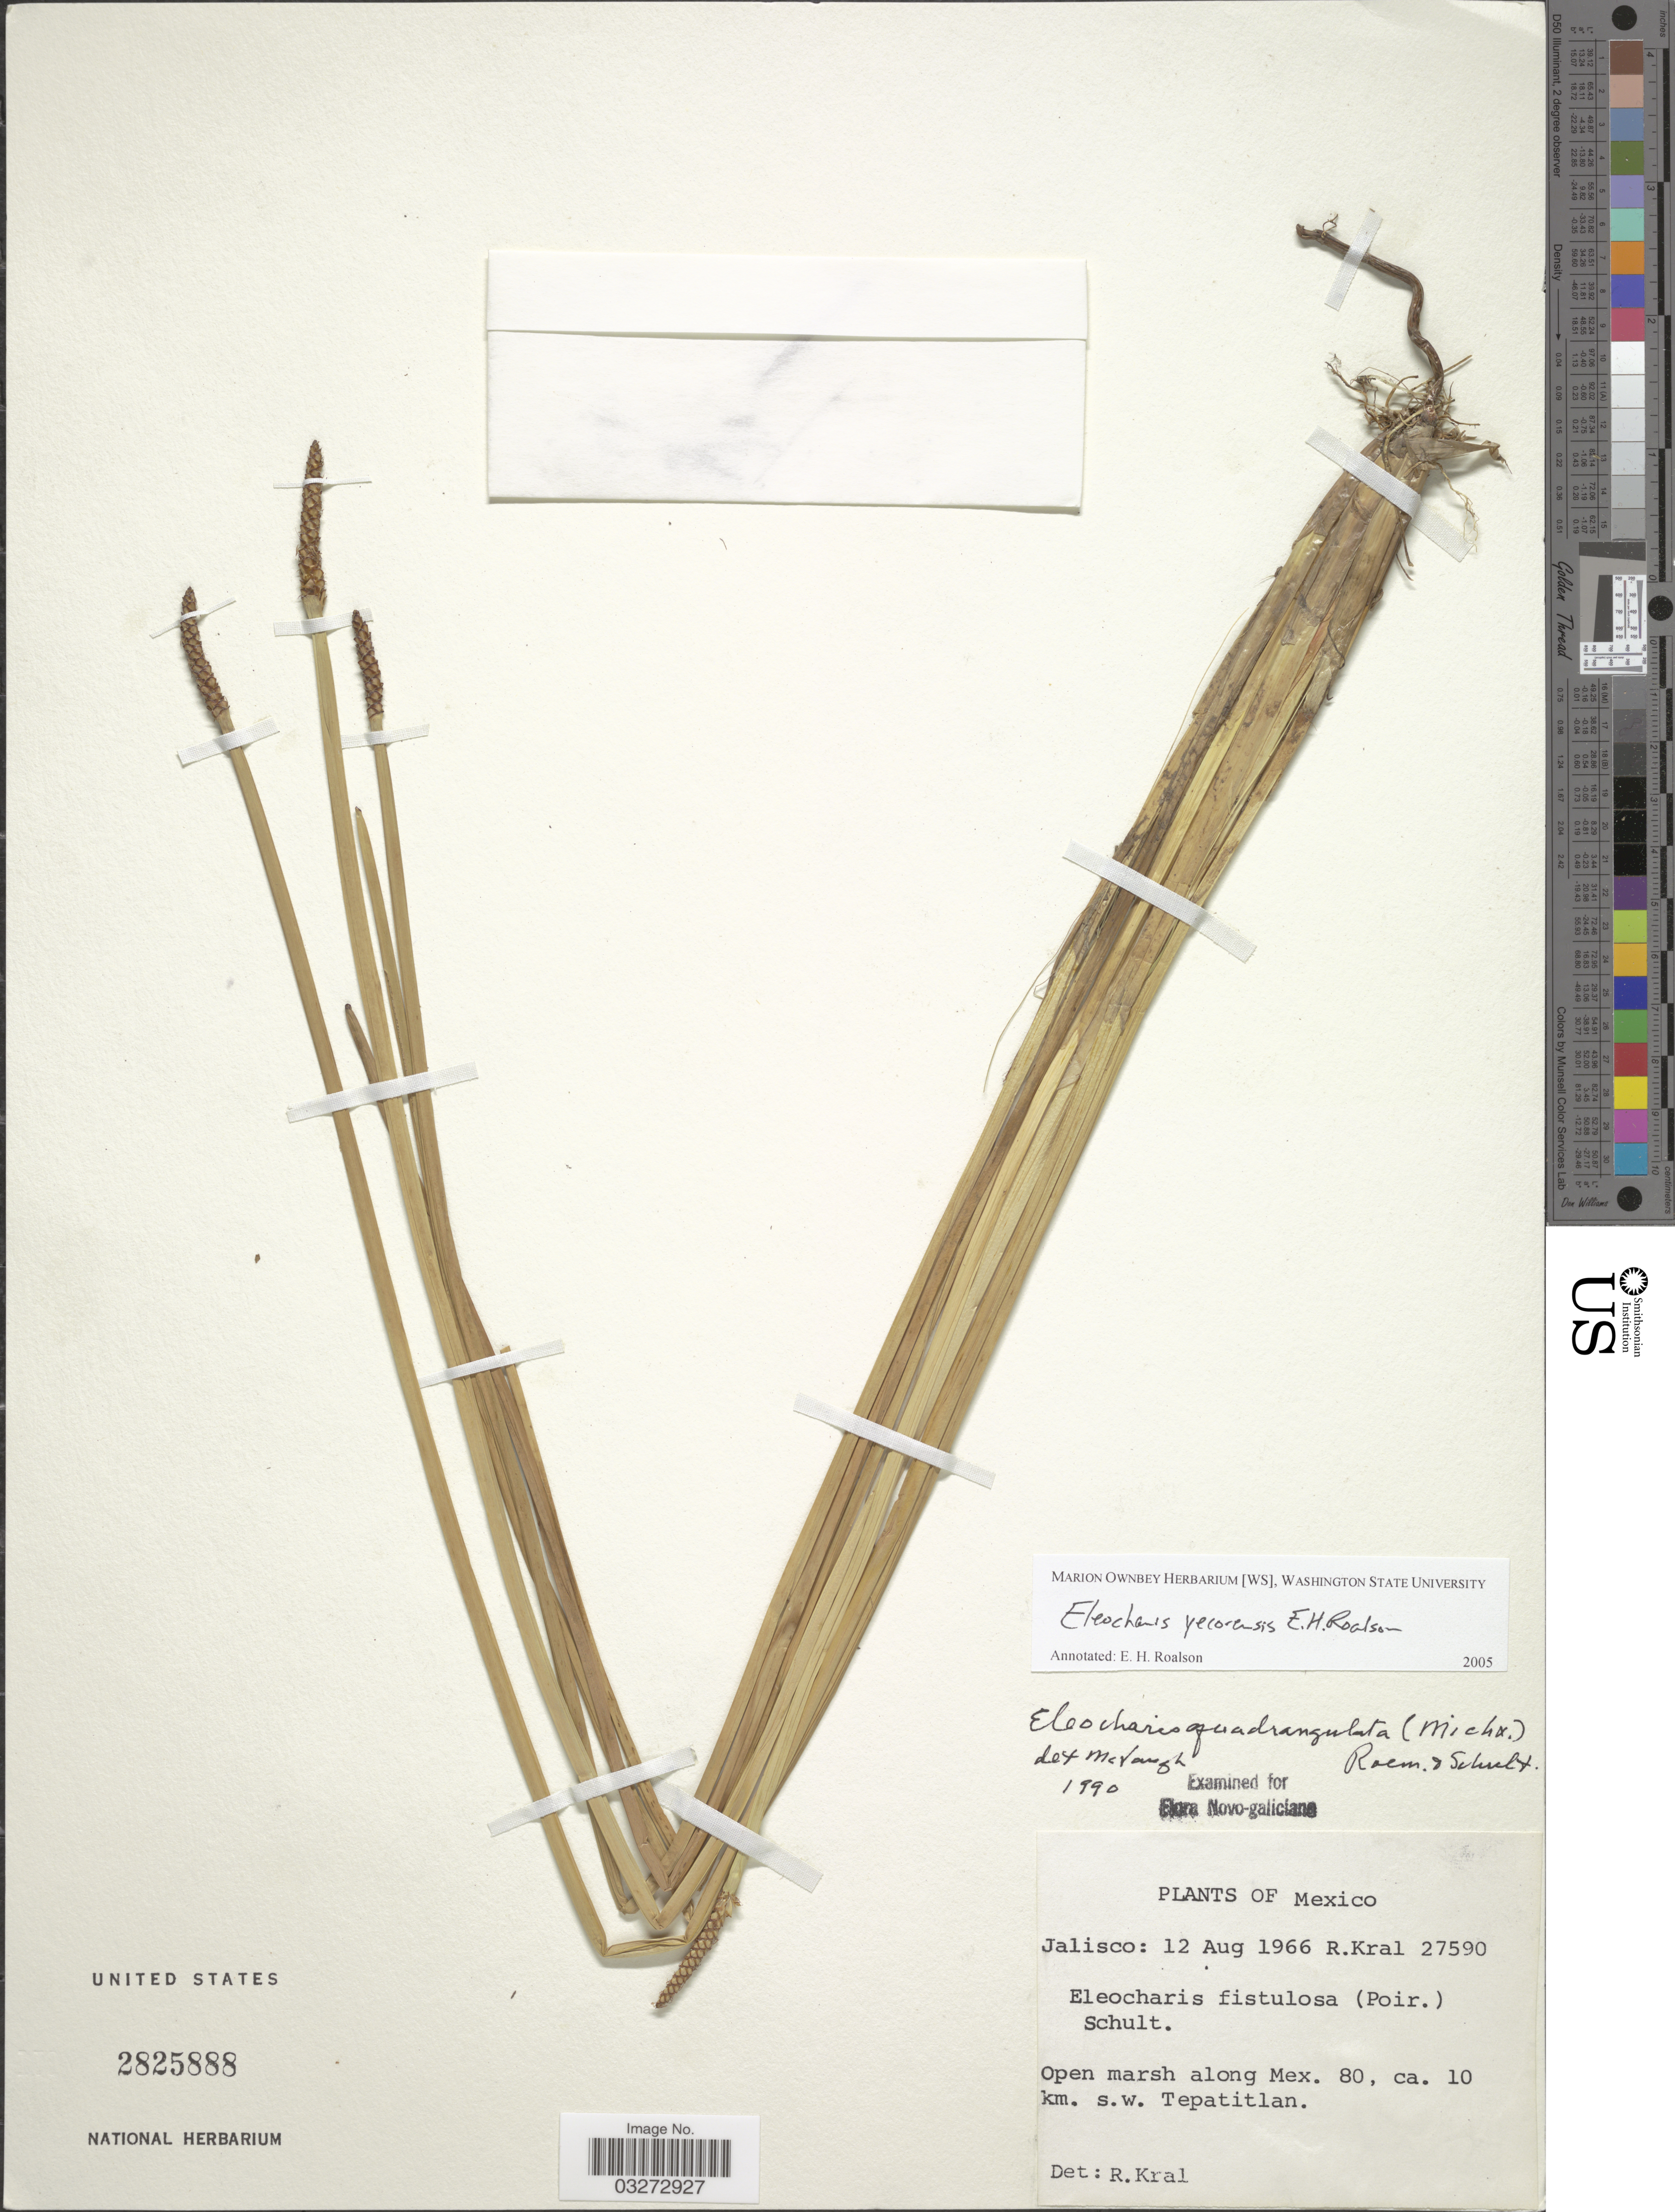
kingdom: Plantae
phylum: Tracheophyta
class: Liliopsida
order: Poales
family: Cyperaceae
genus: Eleocharis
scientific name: Eleocharis yecorensis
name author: Roalson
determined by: Roalson, E. H.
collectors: R. Kral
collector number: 27590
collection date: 1966-08-12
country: Mexico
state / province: Jalisco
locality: Open marsh along Mex. 80, ca. 10 km. s.w. Tepatitlan.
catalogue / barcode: US 2825888